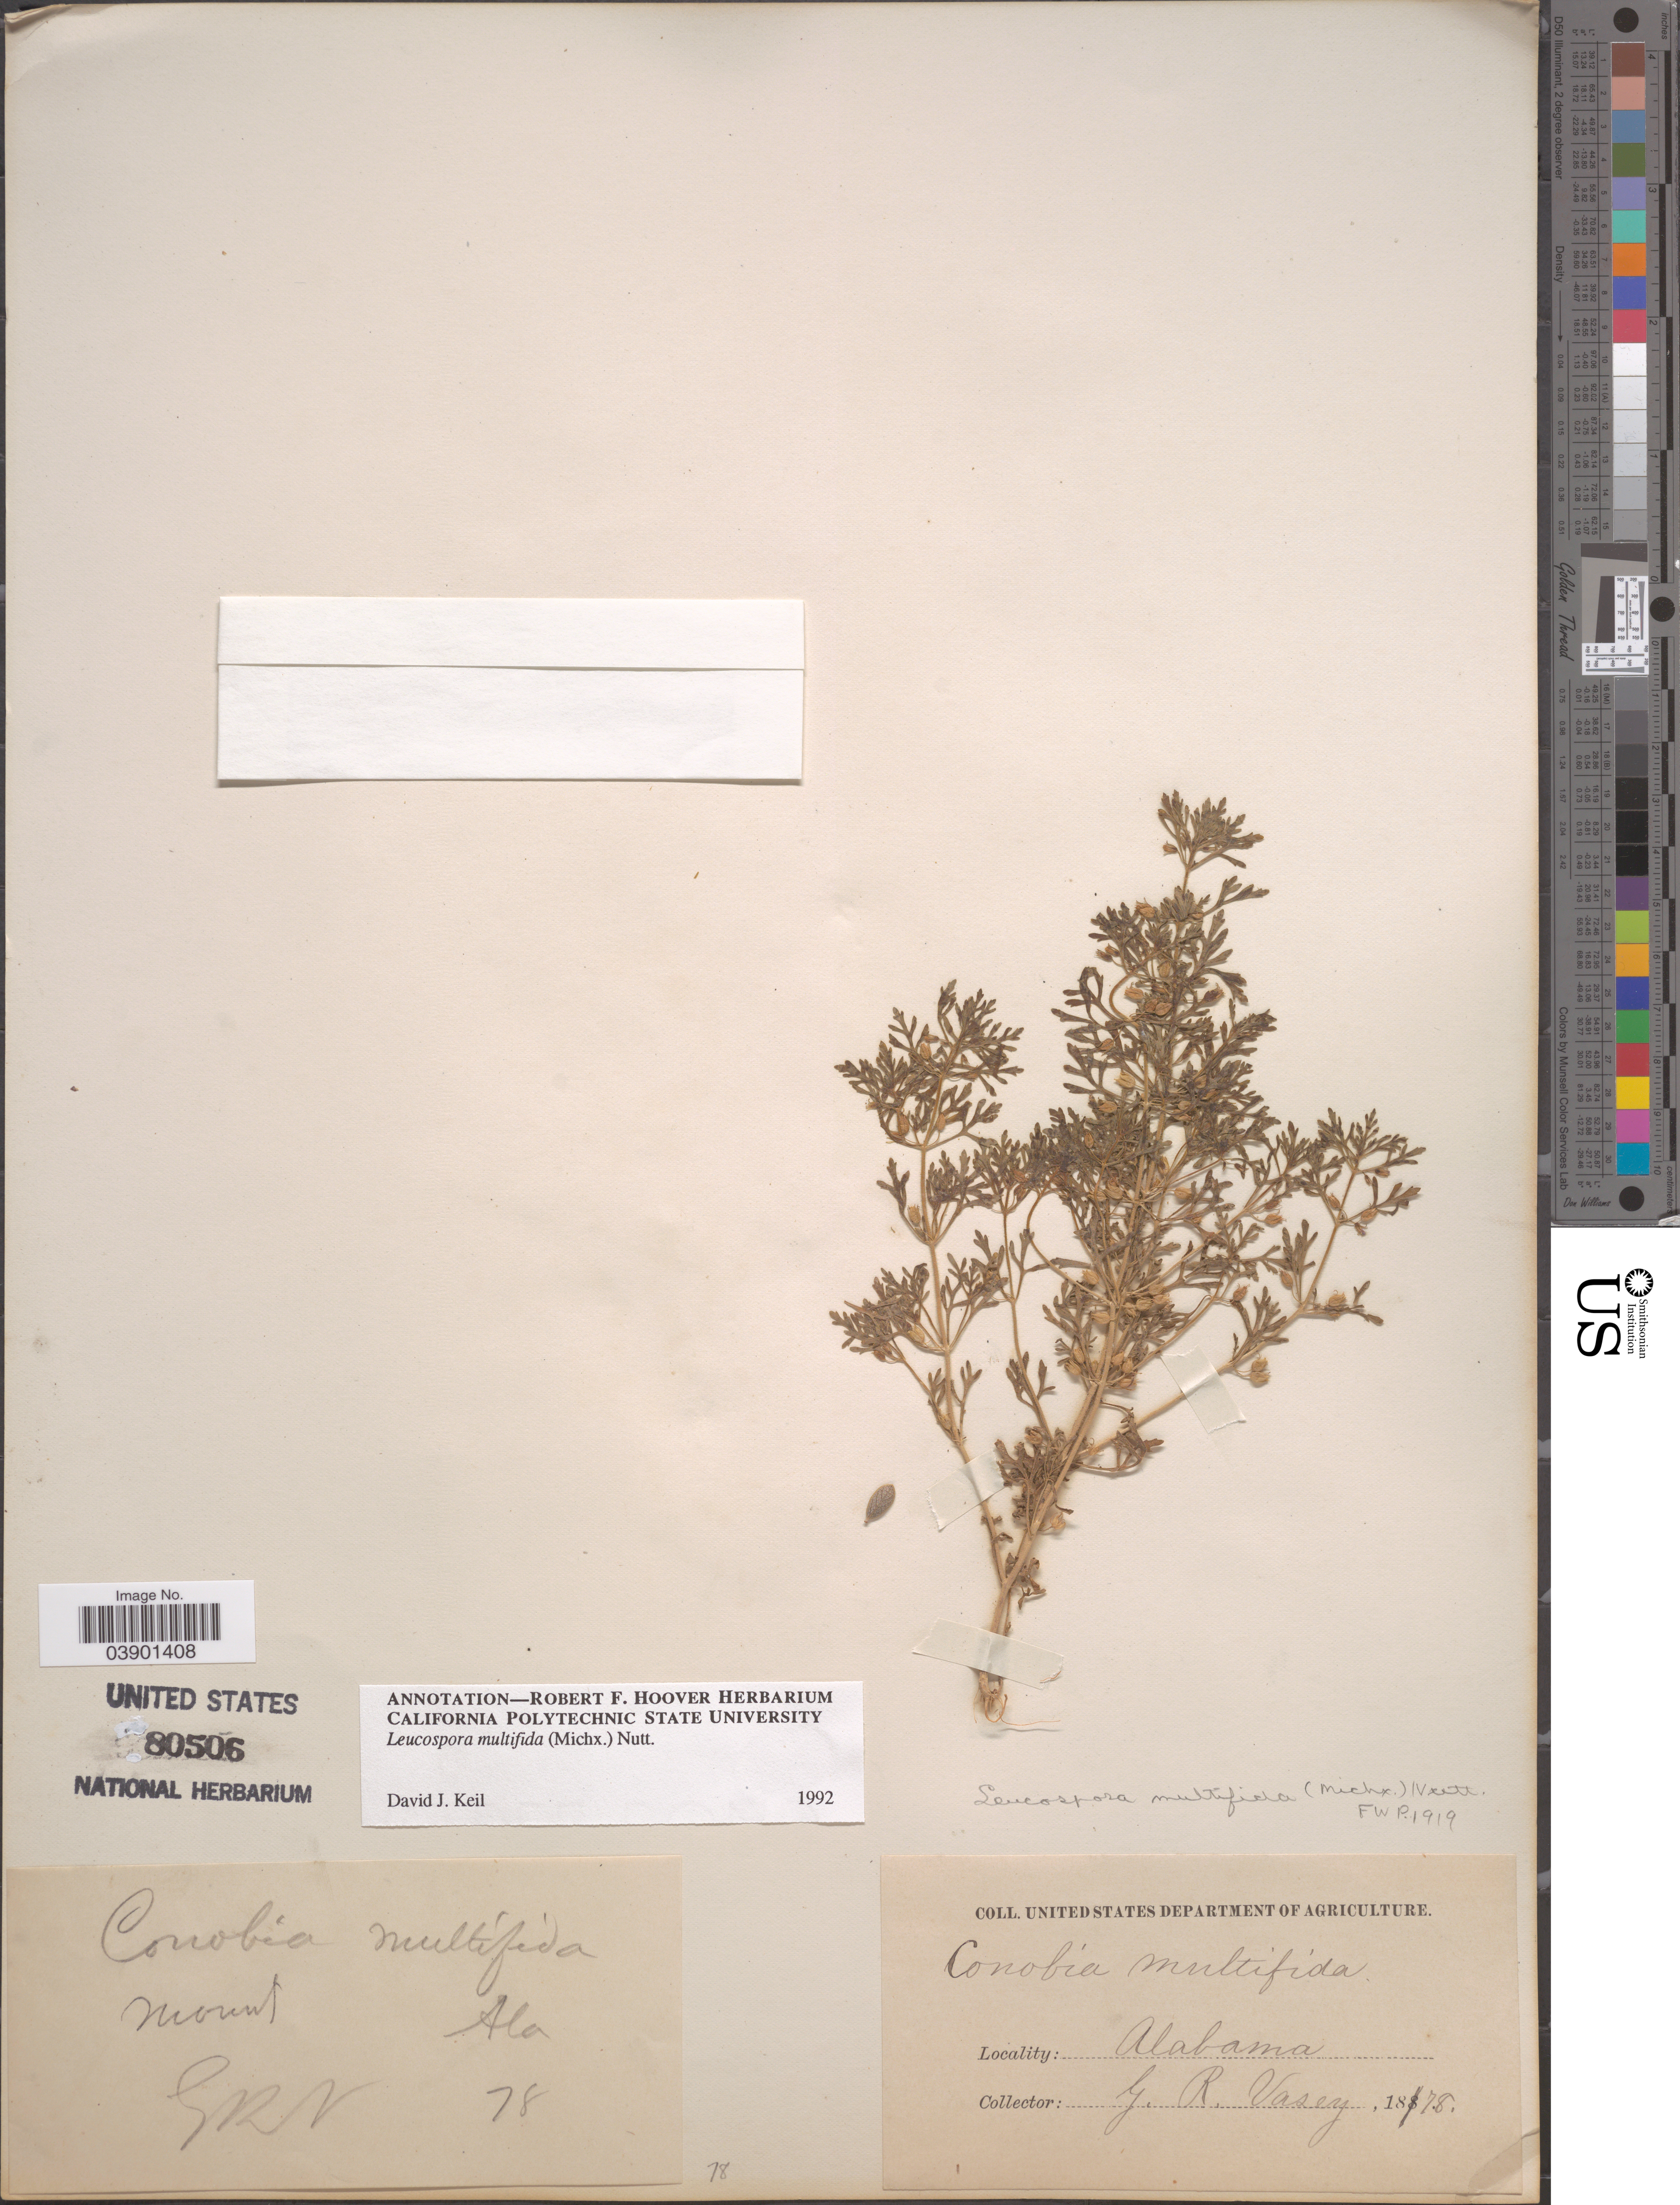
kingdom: Plantae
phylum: Tracheophyta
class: Magnoliopsida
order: Lamiales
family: Plantaginaceae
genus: Leucospora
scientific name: Leucospora multifida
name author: (Michx.) Nutt.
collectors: G. R. Vasey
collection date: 1878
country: United States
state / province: Alabama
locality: Mount.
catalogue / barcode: US 80506